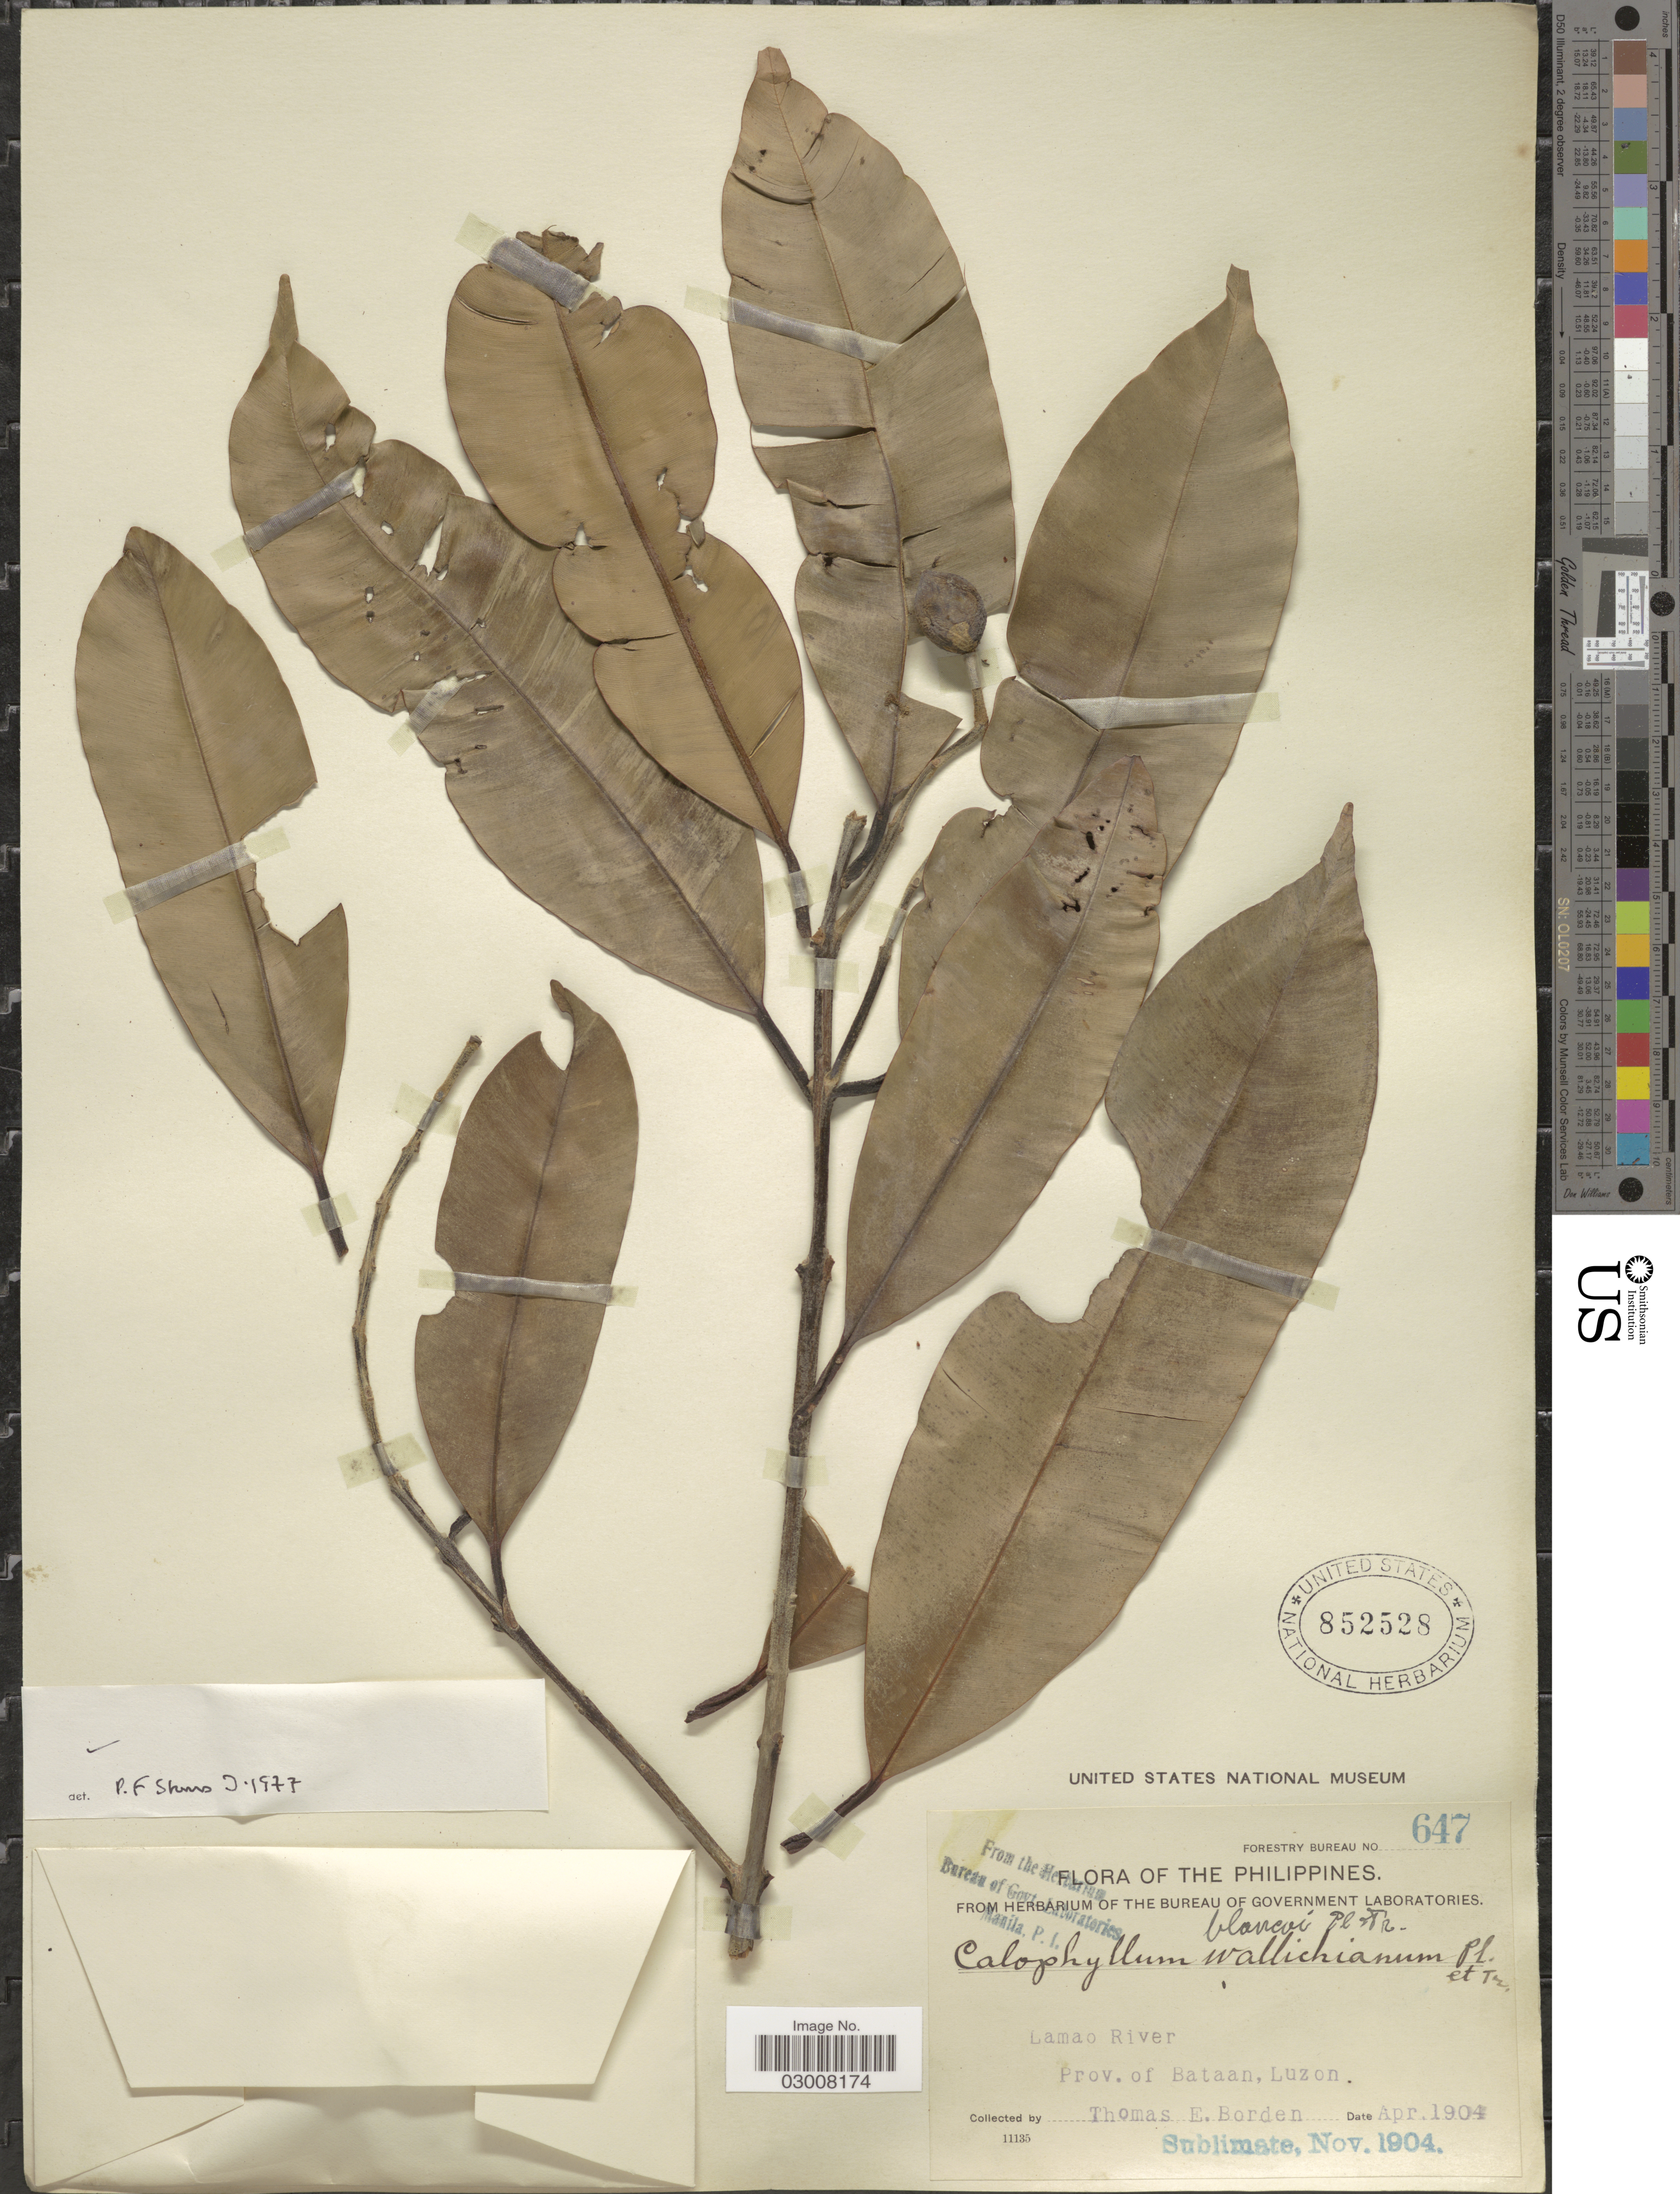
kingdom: Plantae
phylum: Tracheophyta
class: Magnoliopsida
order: Malpighiales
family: Calophyllaceae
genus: Calophyllum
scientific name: Calophyllum blancoi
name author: Planch. & Triana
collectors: T. E. Borden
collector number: Forestry Bureau 647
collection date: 1904-04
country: Philippines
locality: Lamao River, Prov. of Bataan, Luzon.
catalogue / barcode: US 852528